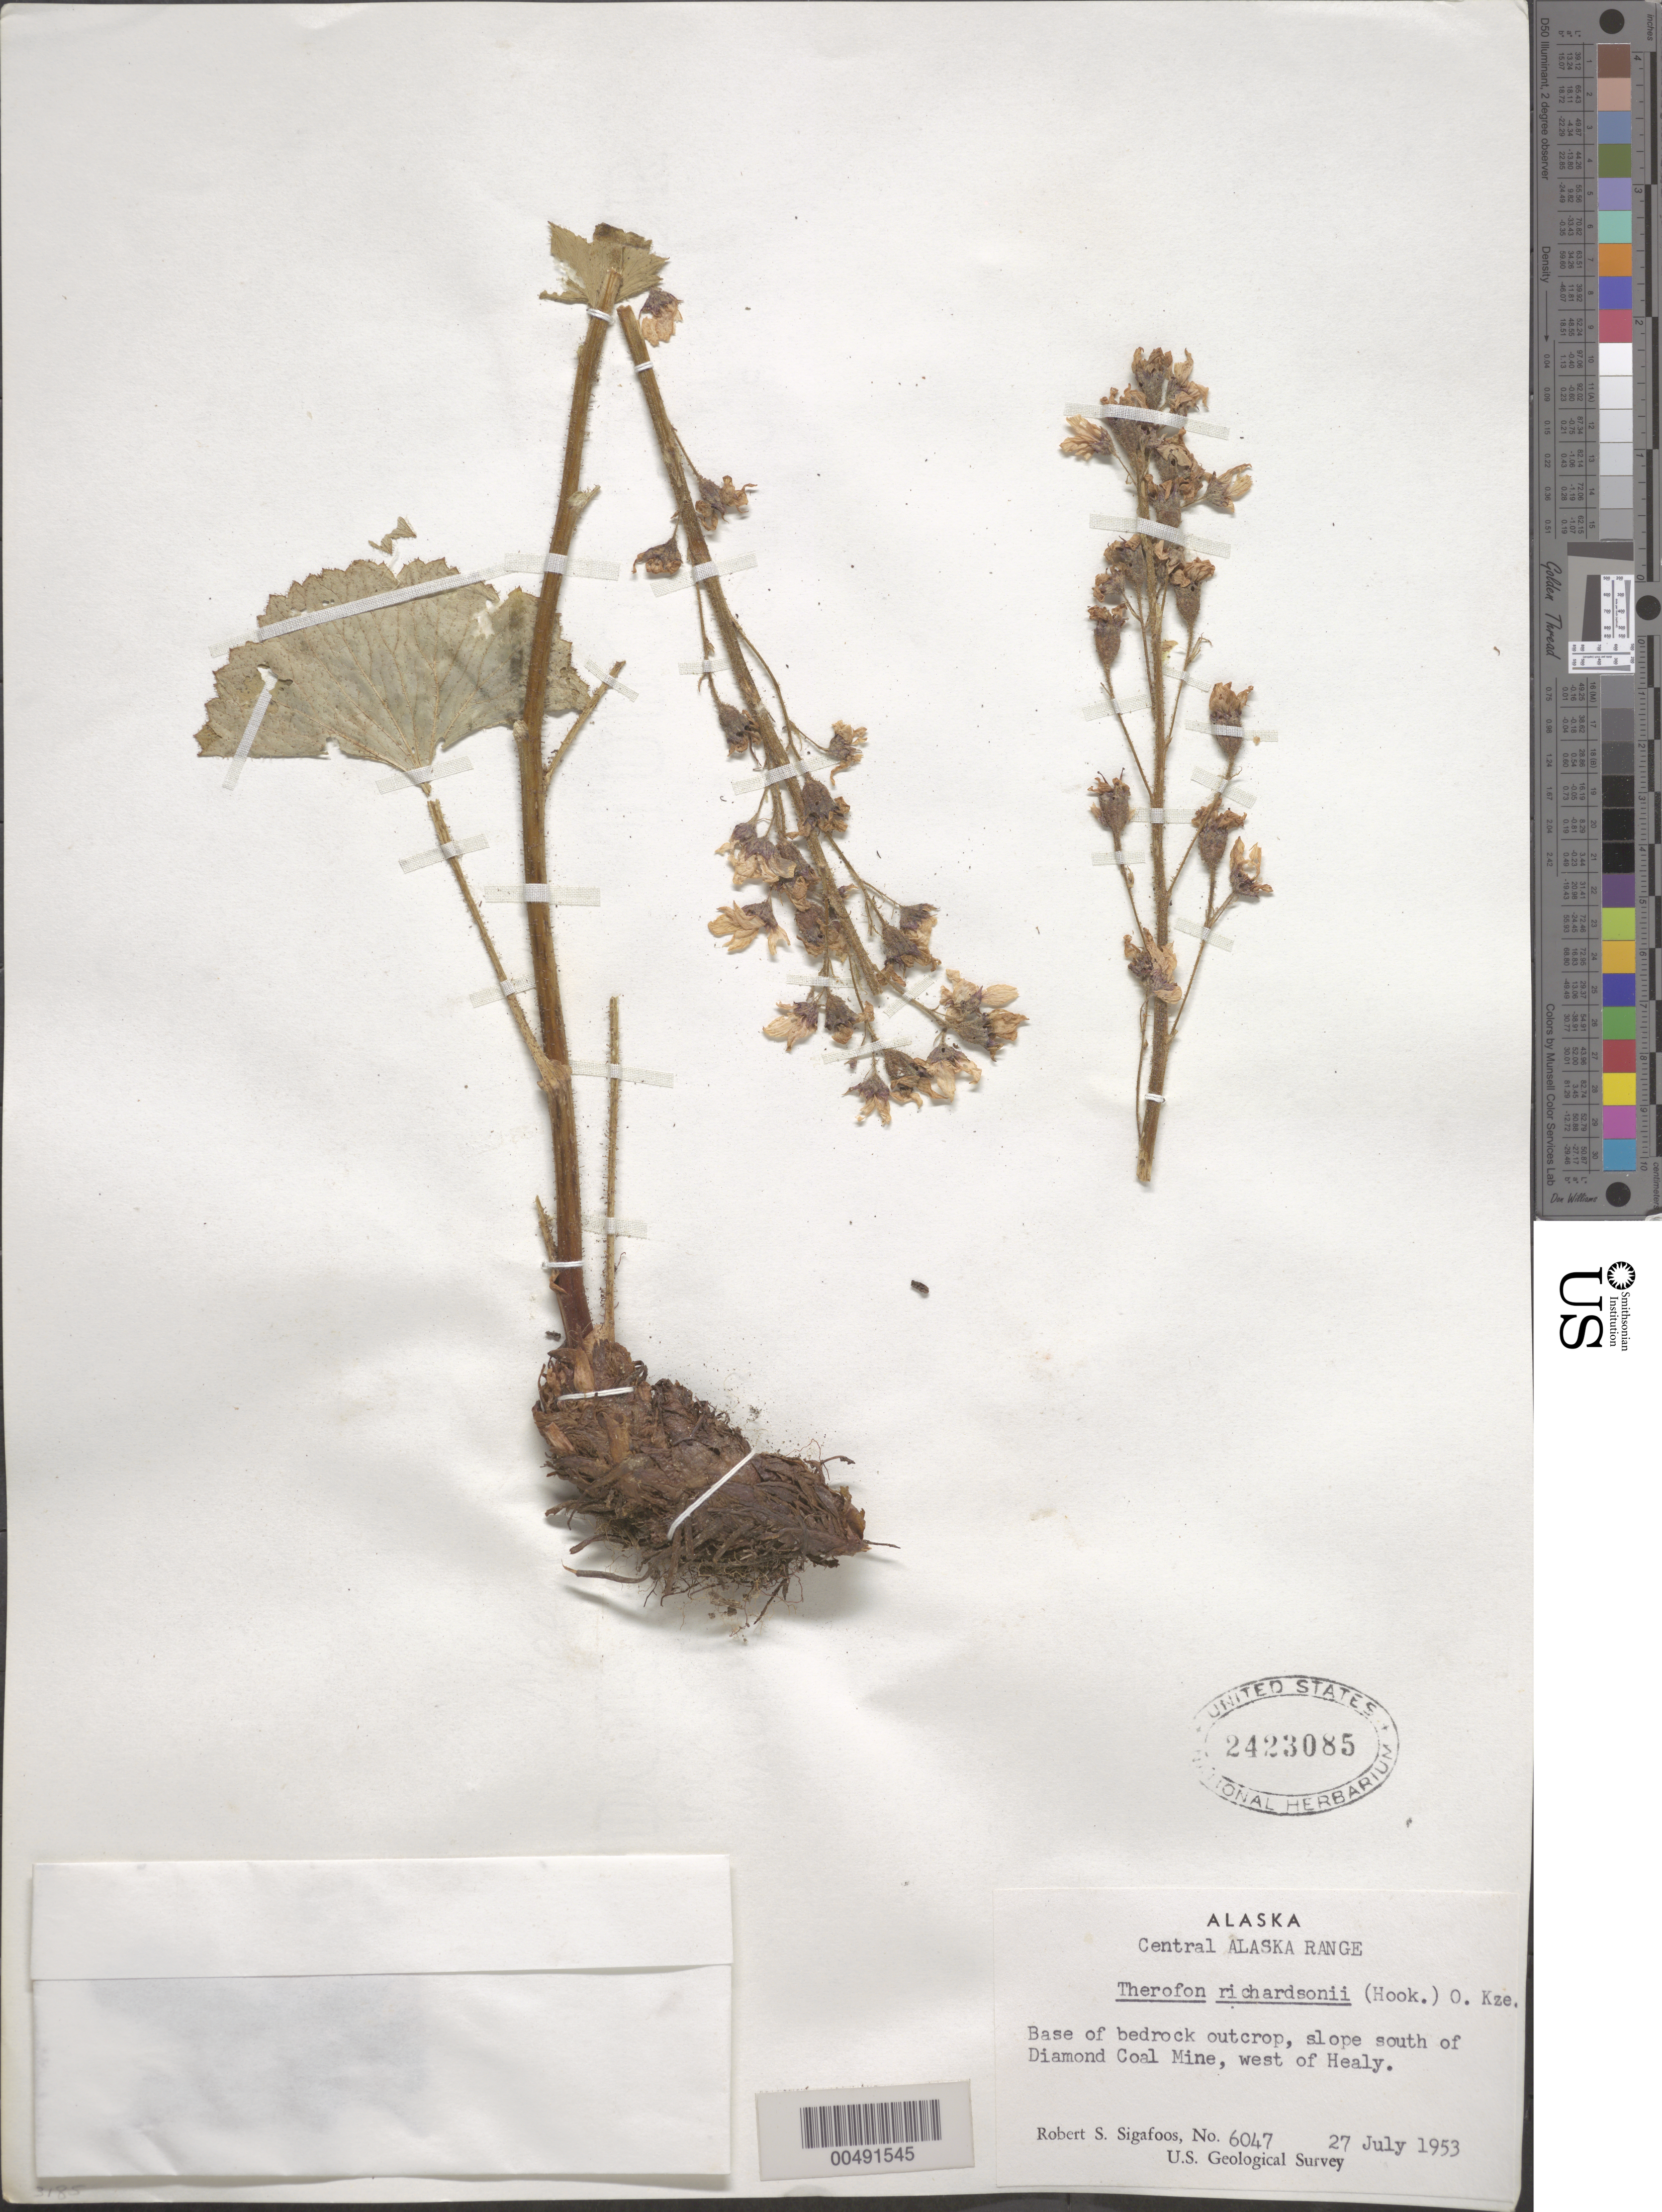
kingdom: Plantae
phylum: Tracheophyta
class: Magnoliopsida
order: Saxifragales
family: Saxifragaceae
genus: Boykinia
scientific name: Boykinia richardsonii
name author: (Hook.) A. Gray ex B.D. Jacks.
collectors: R. Sigafoos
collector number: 6047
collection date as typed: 27 Jul 1953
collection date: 1953-07-27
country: United States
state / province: Alaska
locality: Central Alaska Range, west of Healy, south slope of Diamond Coal Mine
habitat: base of bedrock outcrop, on slope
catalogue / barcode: US 2423085